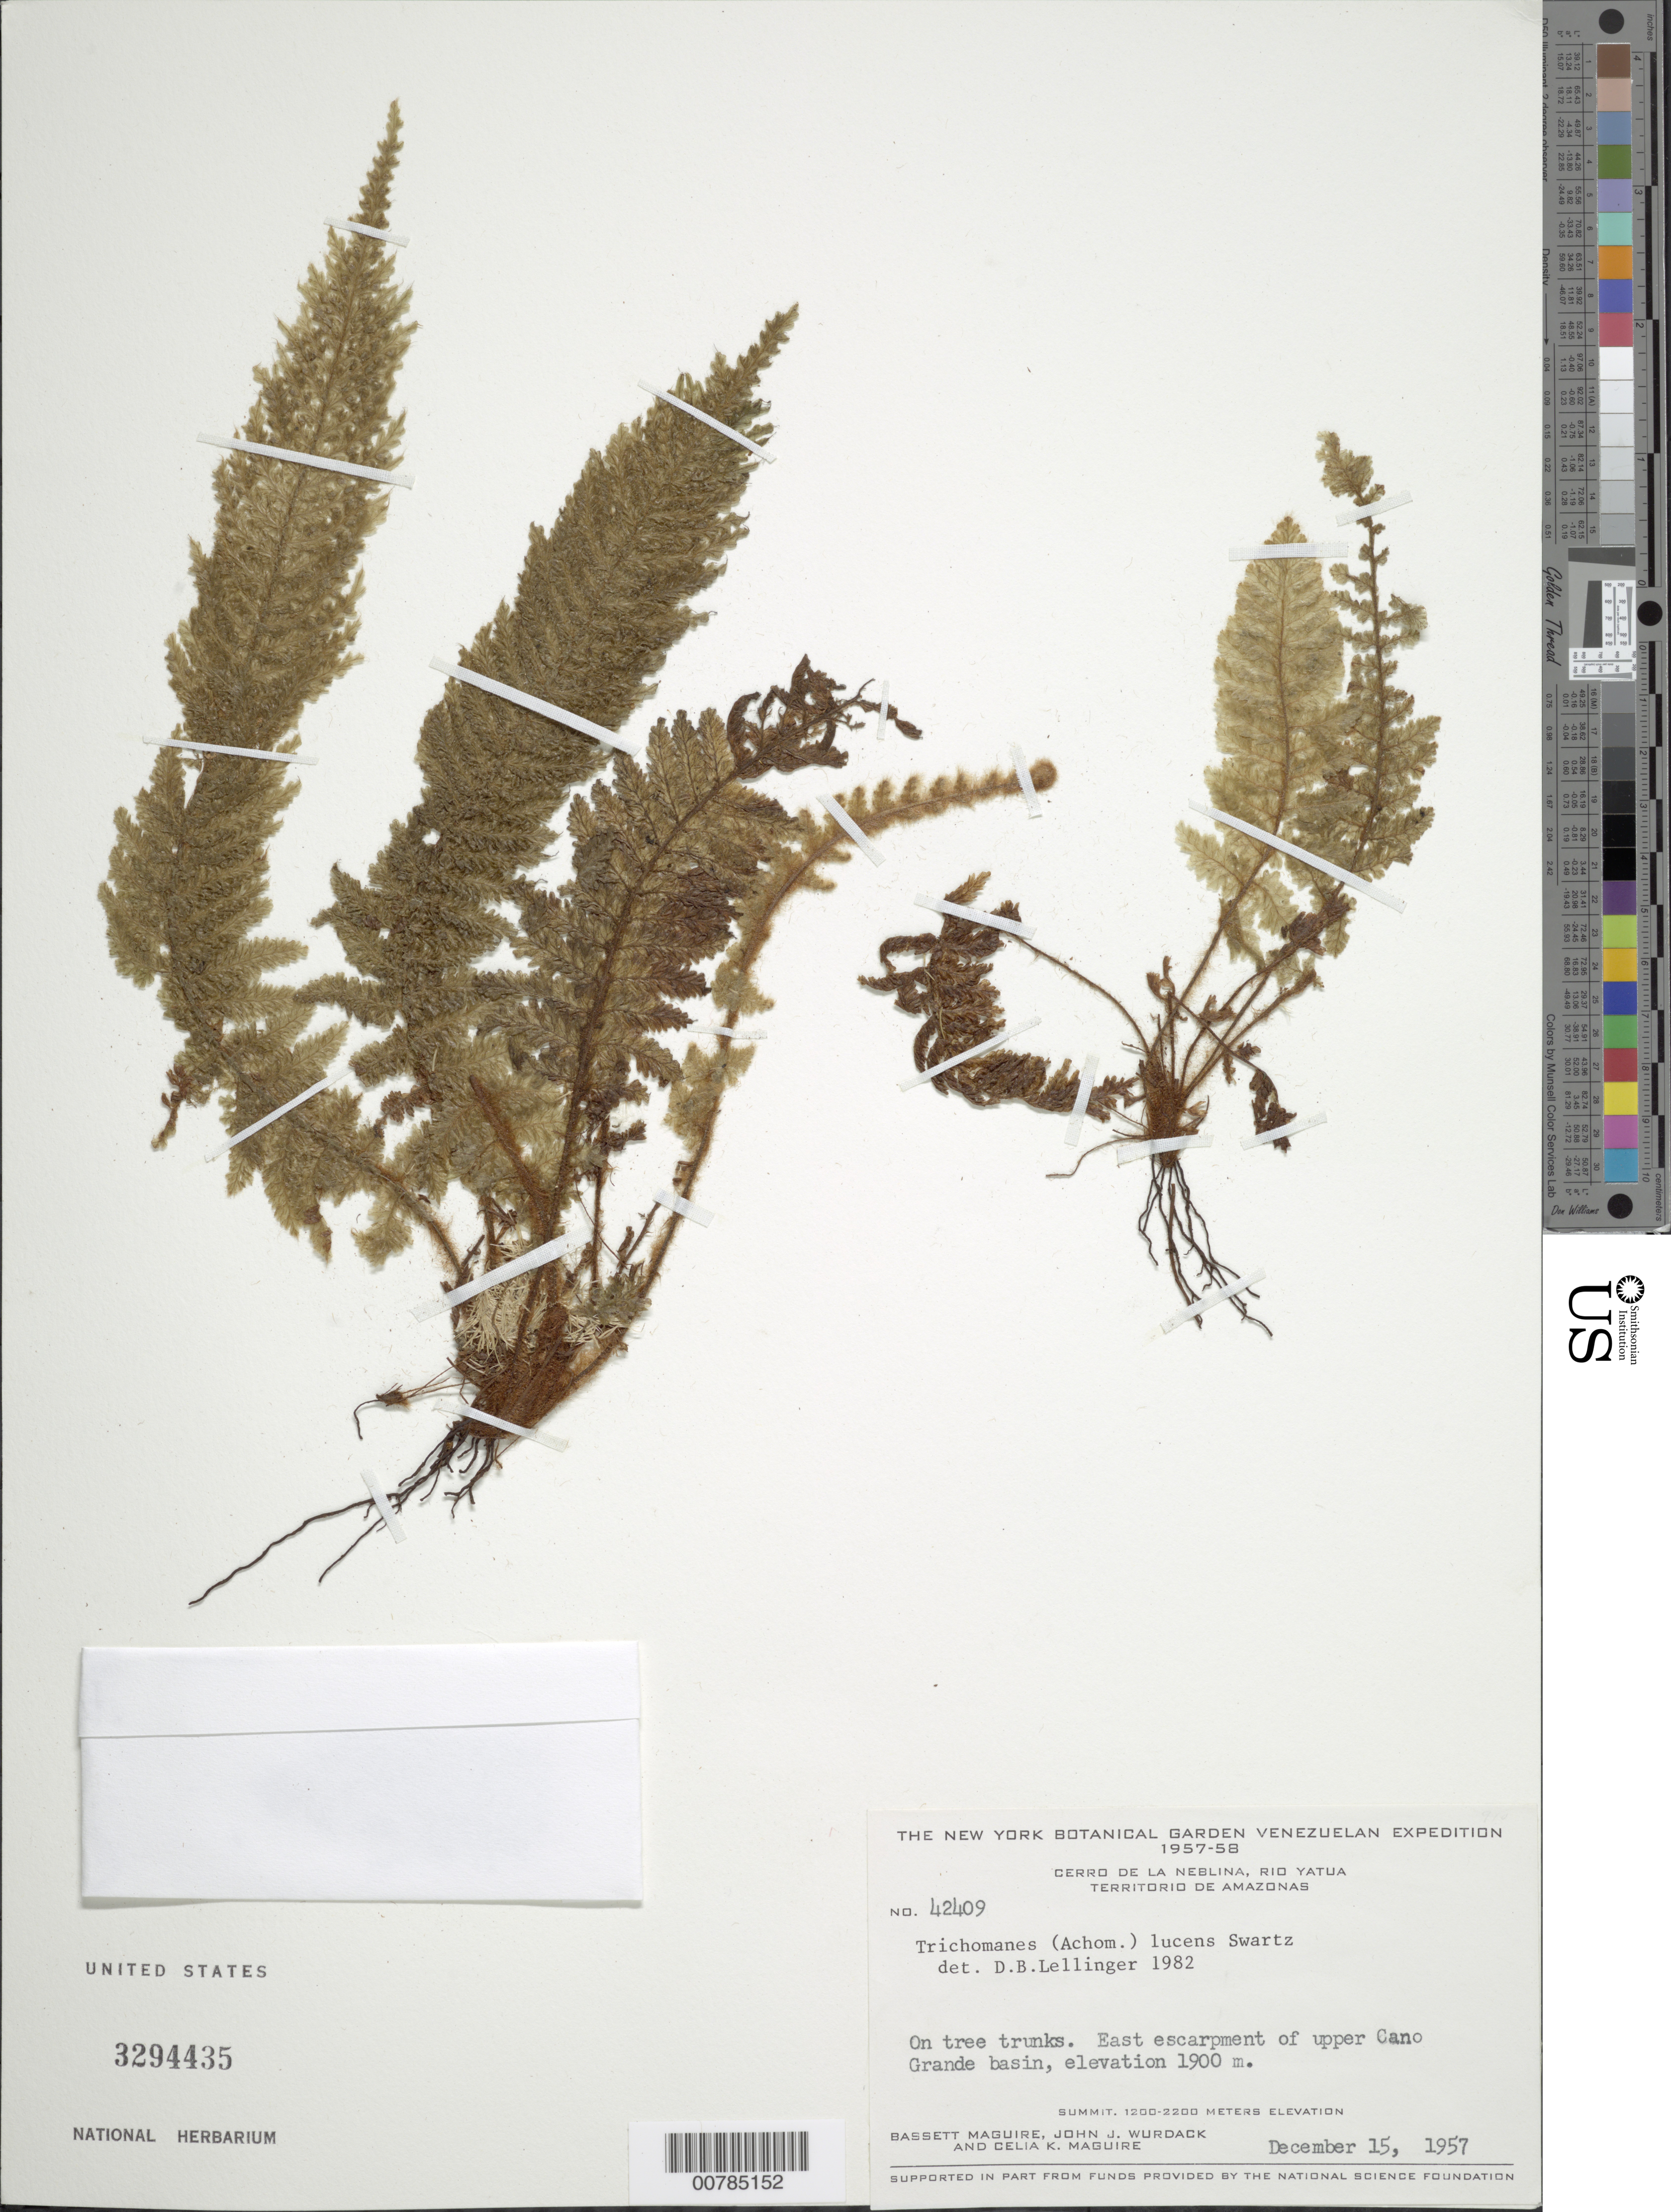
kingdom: Plantae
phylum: Tracheophyta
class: Polypodiopsida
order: Hymenophyllales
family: Hymenophyllaceae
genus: Trichomanes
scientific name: Trichomanes lucens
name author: Sw.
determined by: Lellinger, David B., (BOT), Smithsonian Institution - National Museum of Natural History (UNITED STATES)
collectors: B. Maguire, J. J. Wurdack & C. K. Maguire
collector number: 42409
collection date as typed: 15-Dec-57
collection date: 1957-12-15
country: Venezuela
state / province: Amazonas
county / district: Río Negro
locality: Cerro de la Neblina, Río Yatua, on E escarpment of upper Caño Grande basin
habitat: On tree trunks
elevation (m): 1900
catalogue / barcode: US 3294435